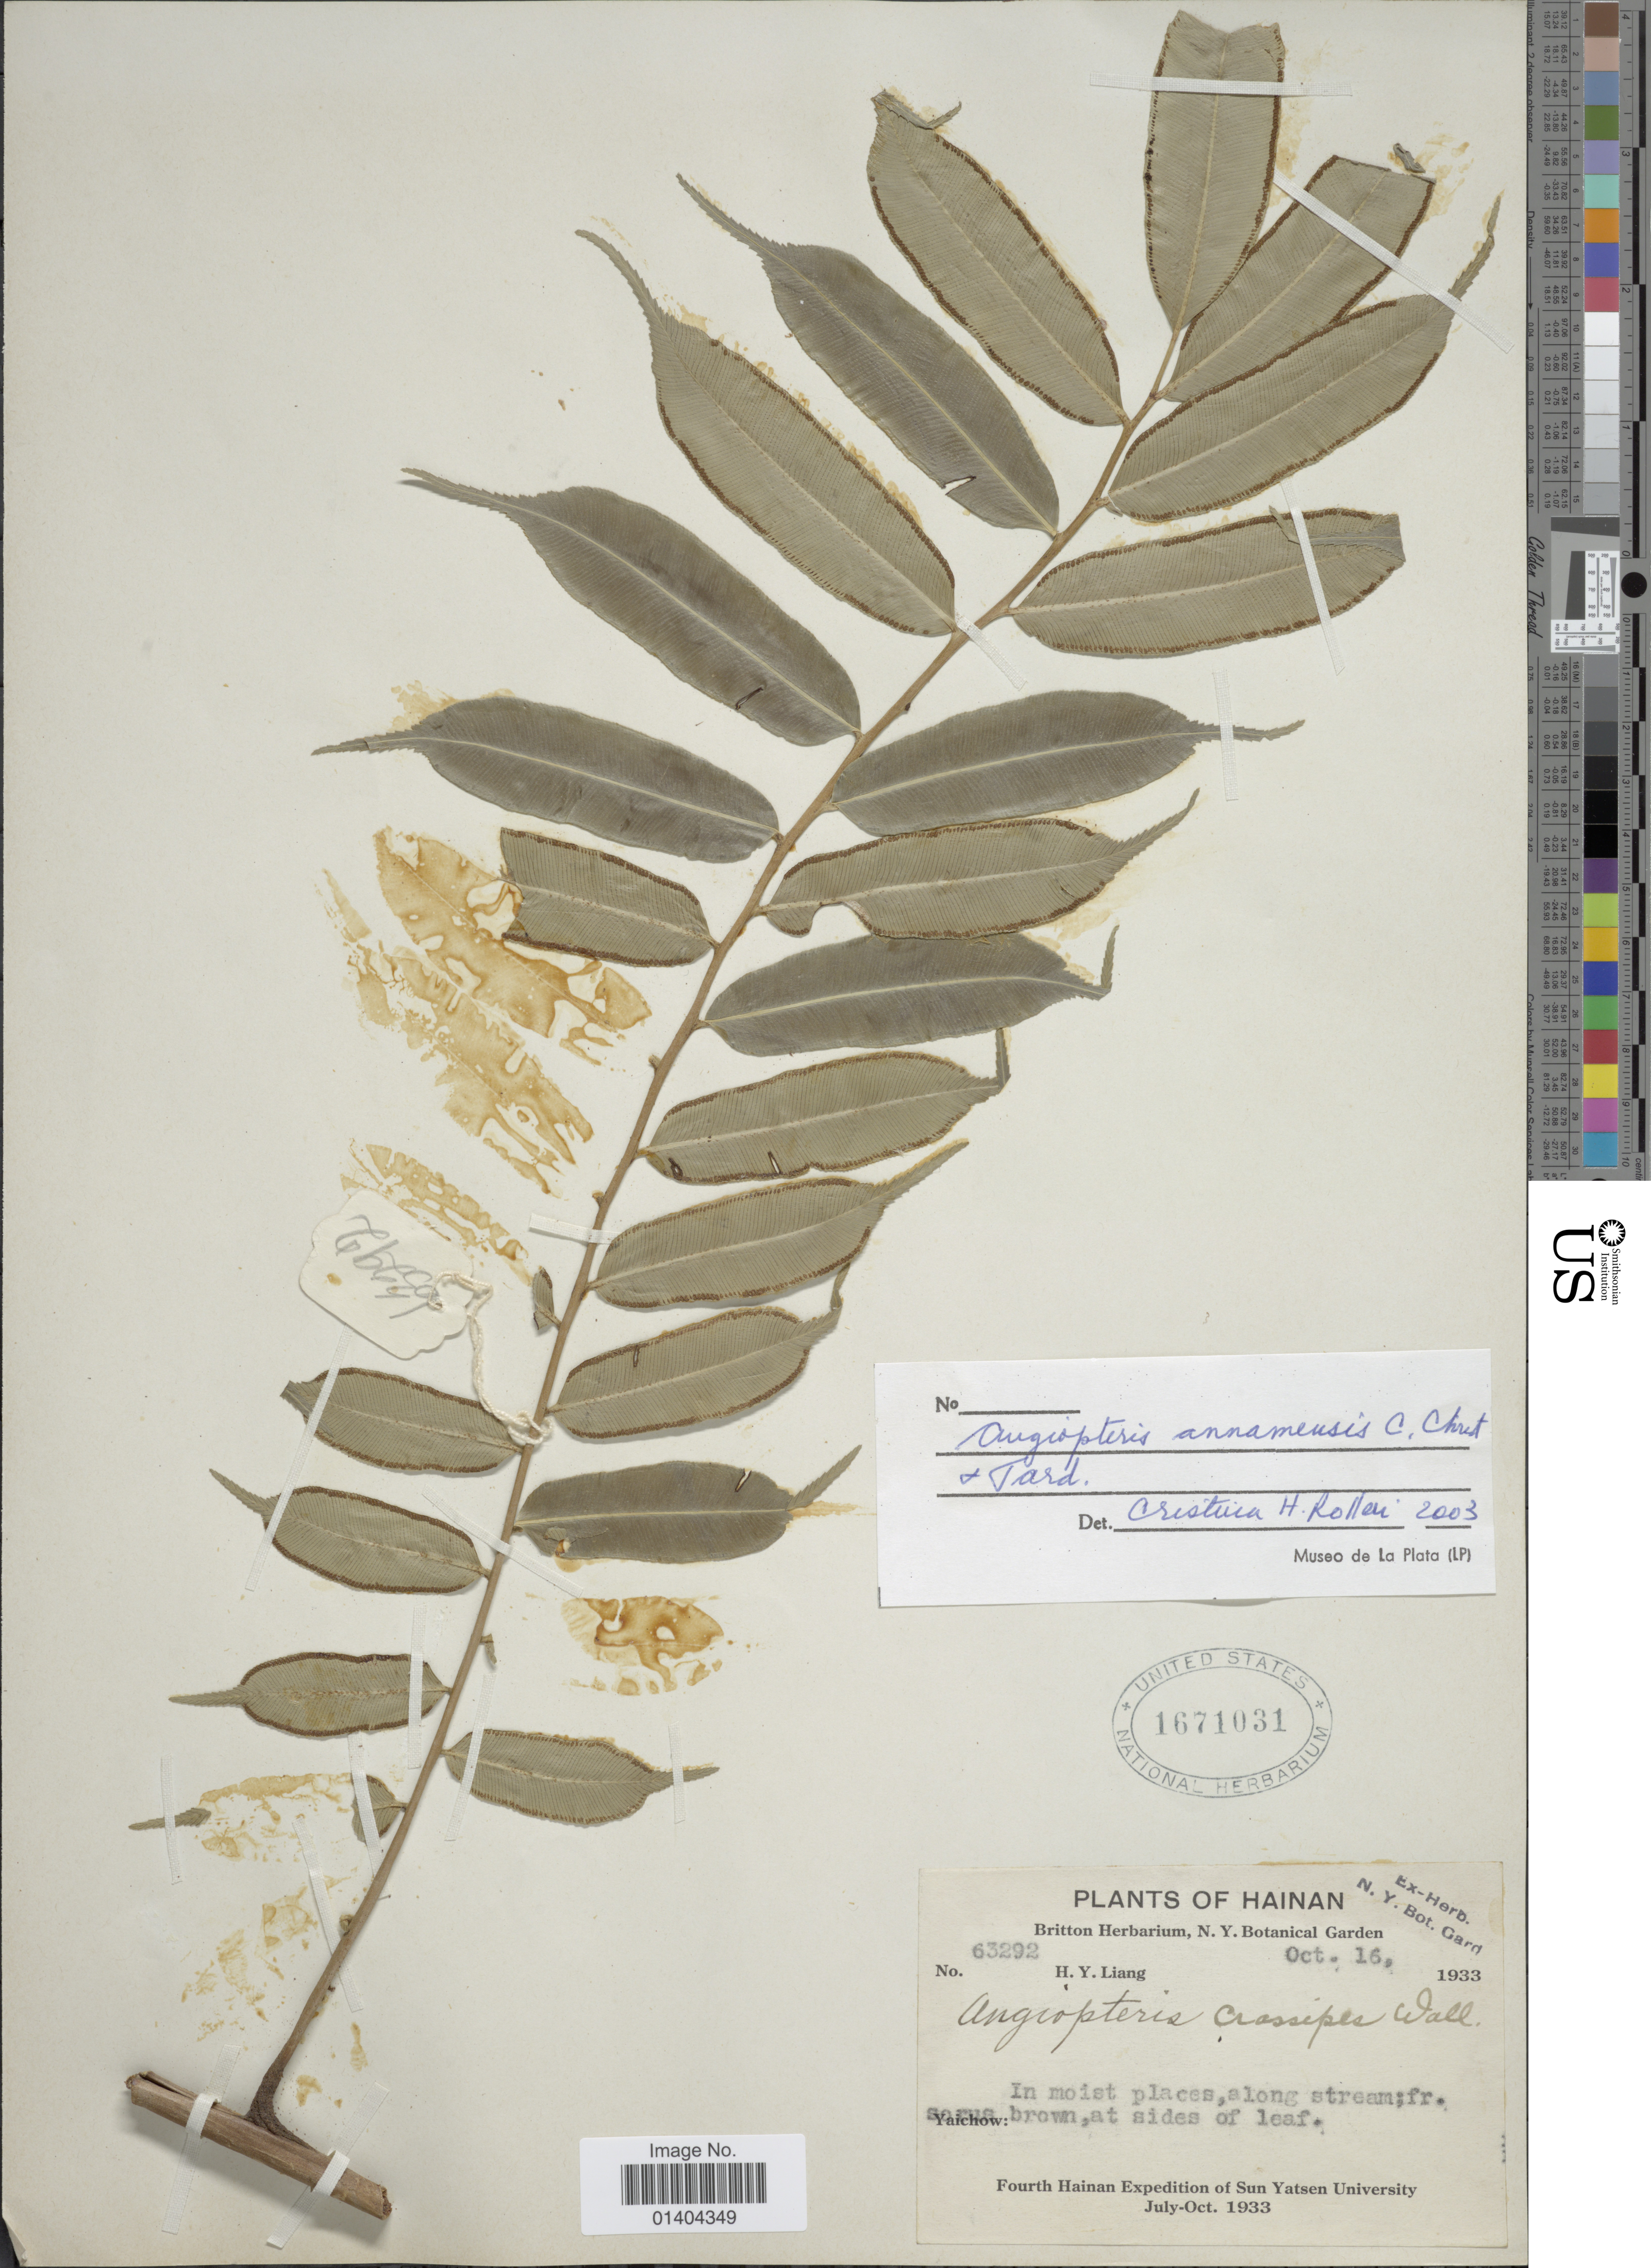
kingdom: Plantae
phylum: Tracheophyta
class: Polypodiopsida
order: Marattiales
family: Marattiaceae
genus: Angiopteris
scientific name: Angiopteris annamensis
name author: C. Chr. & Tardieu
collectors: H. Y. Liang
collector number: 63292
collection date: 1933-10-16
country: China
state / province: Hainan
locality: Yaichow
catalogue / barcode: US 1671031